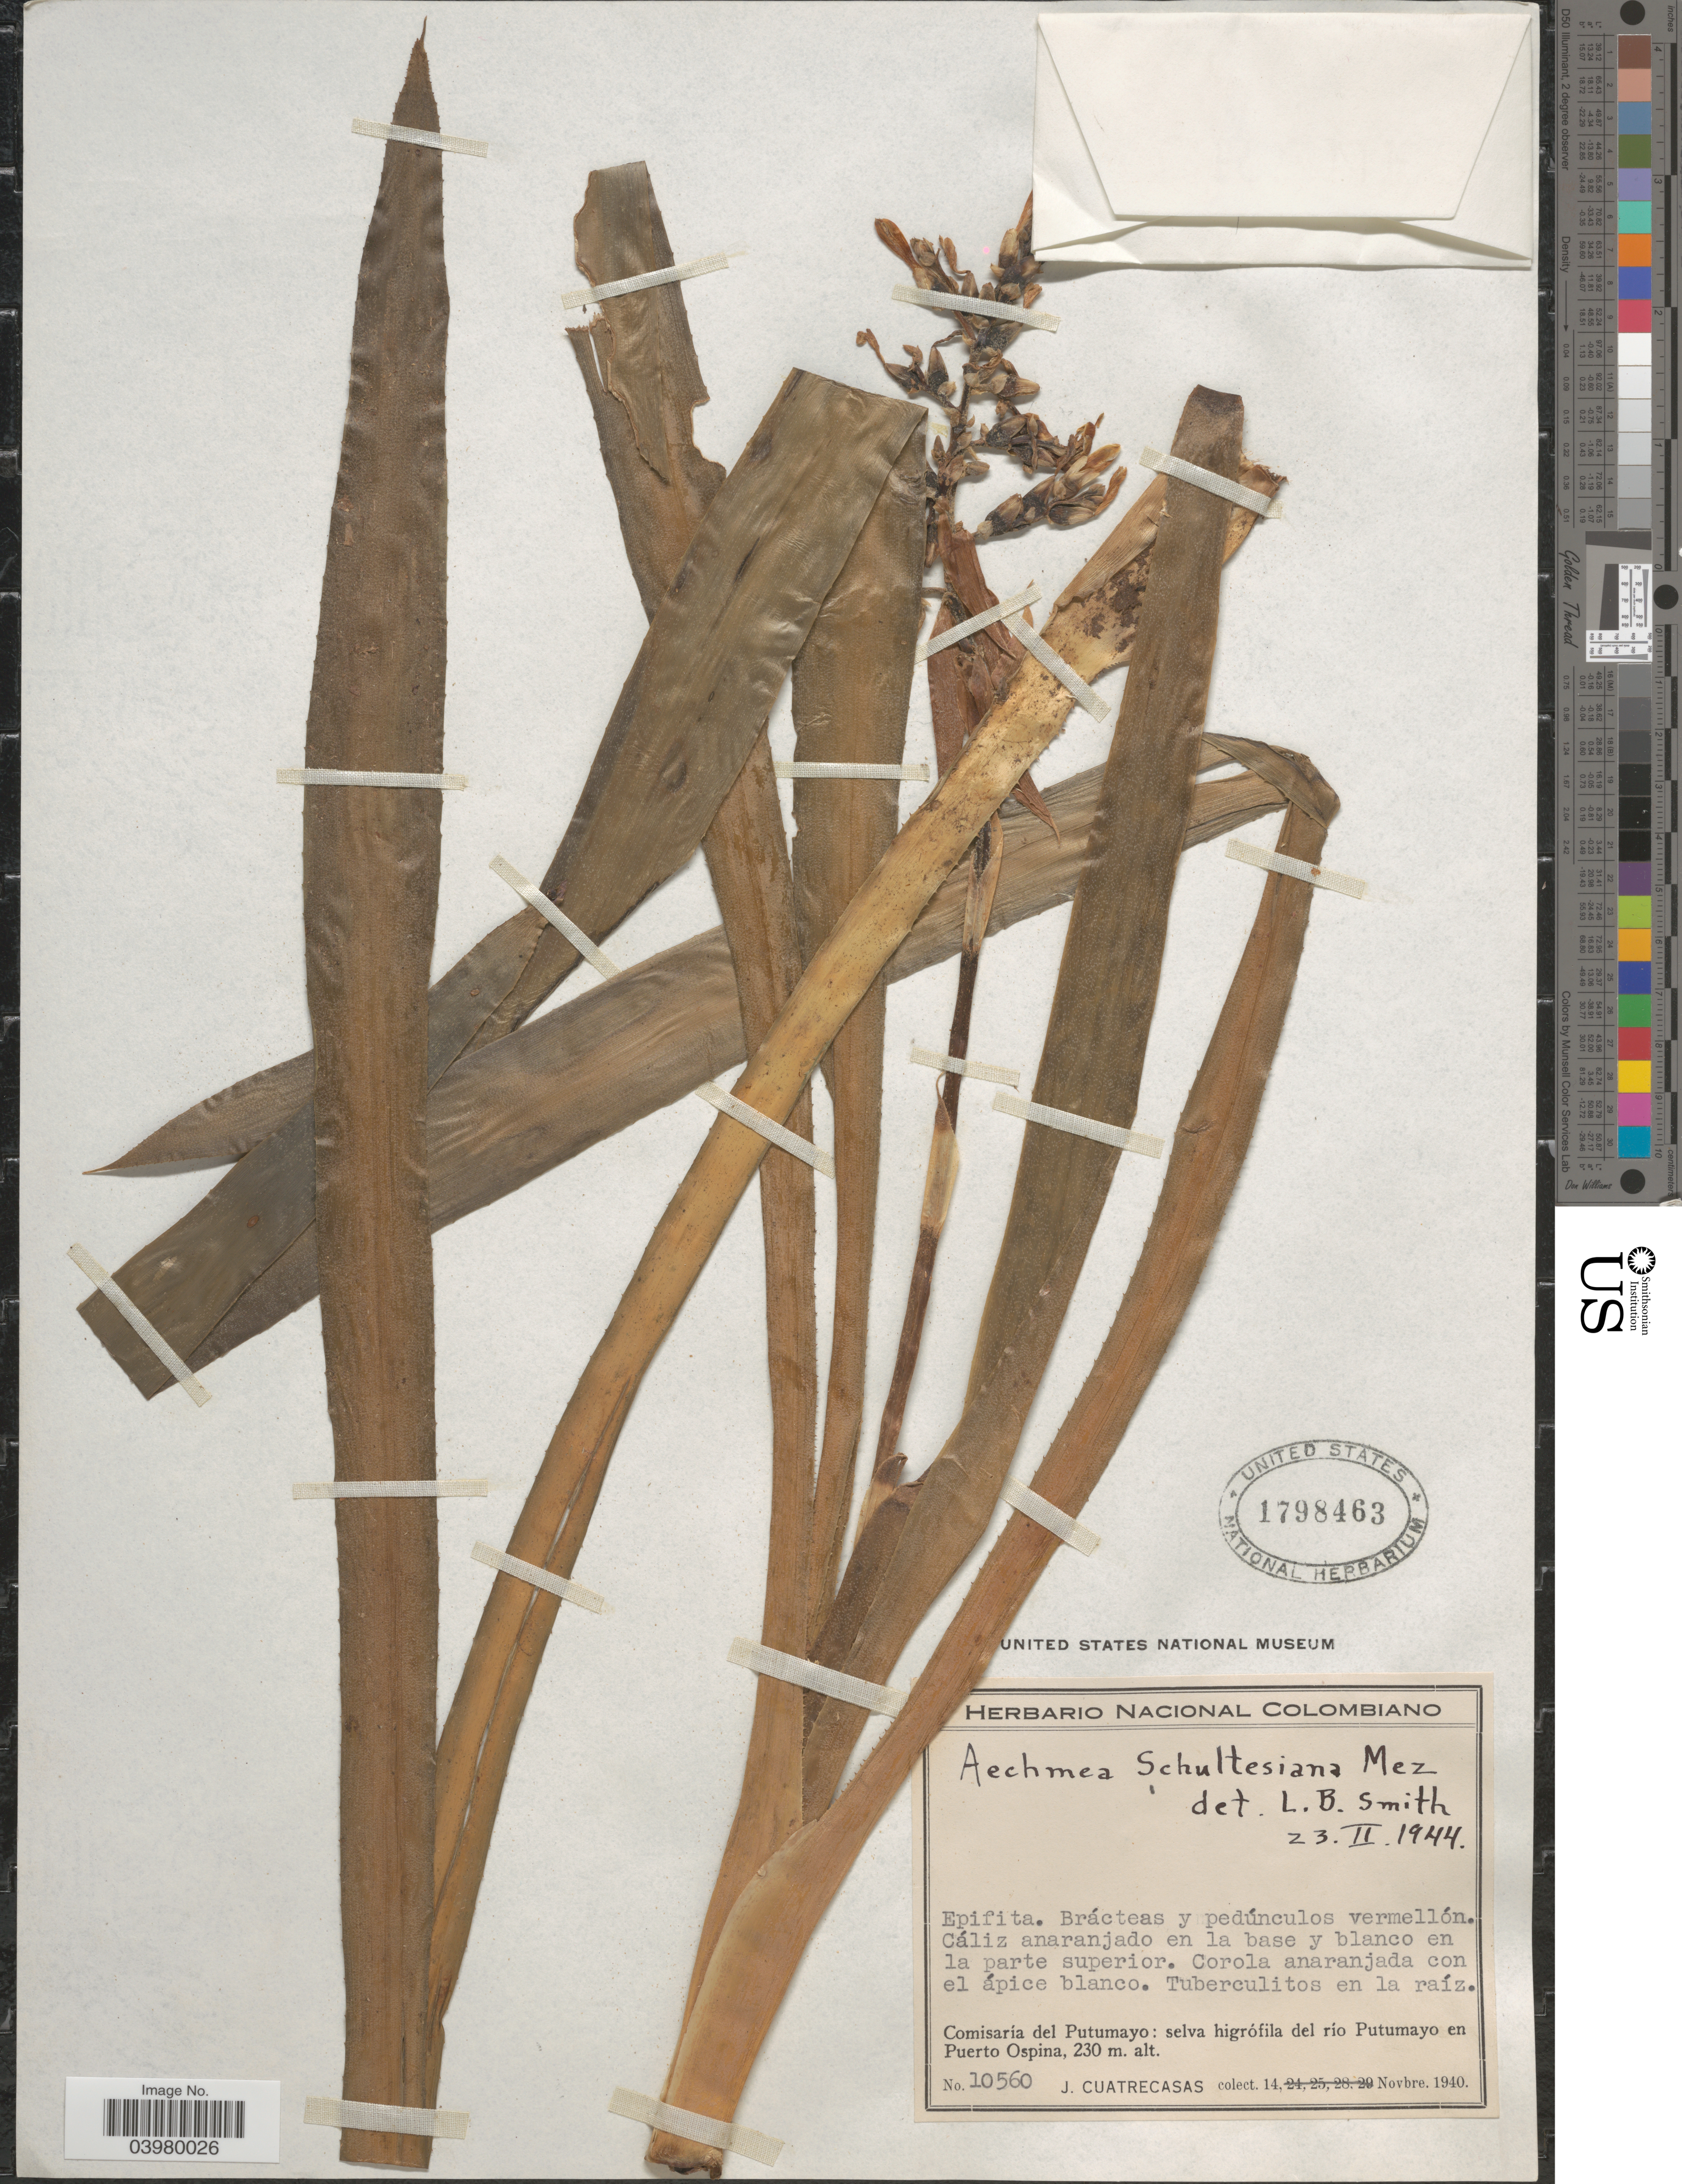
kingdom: Plantae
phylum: Tracheophyta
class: Liliopsida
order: Poales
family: Bromeliaceae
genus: Aechmea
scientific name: Aechmea penduliflora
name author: André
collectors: J. Cuatrecasas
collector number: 10560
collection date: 1940-11-14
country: Colombia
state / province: Putumayo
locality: Comisaría del Putumayo: selva higrófila del río Putumayo en Puerto Ospina.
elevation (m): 230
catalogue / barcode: US 1798463